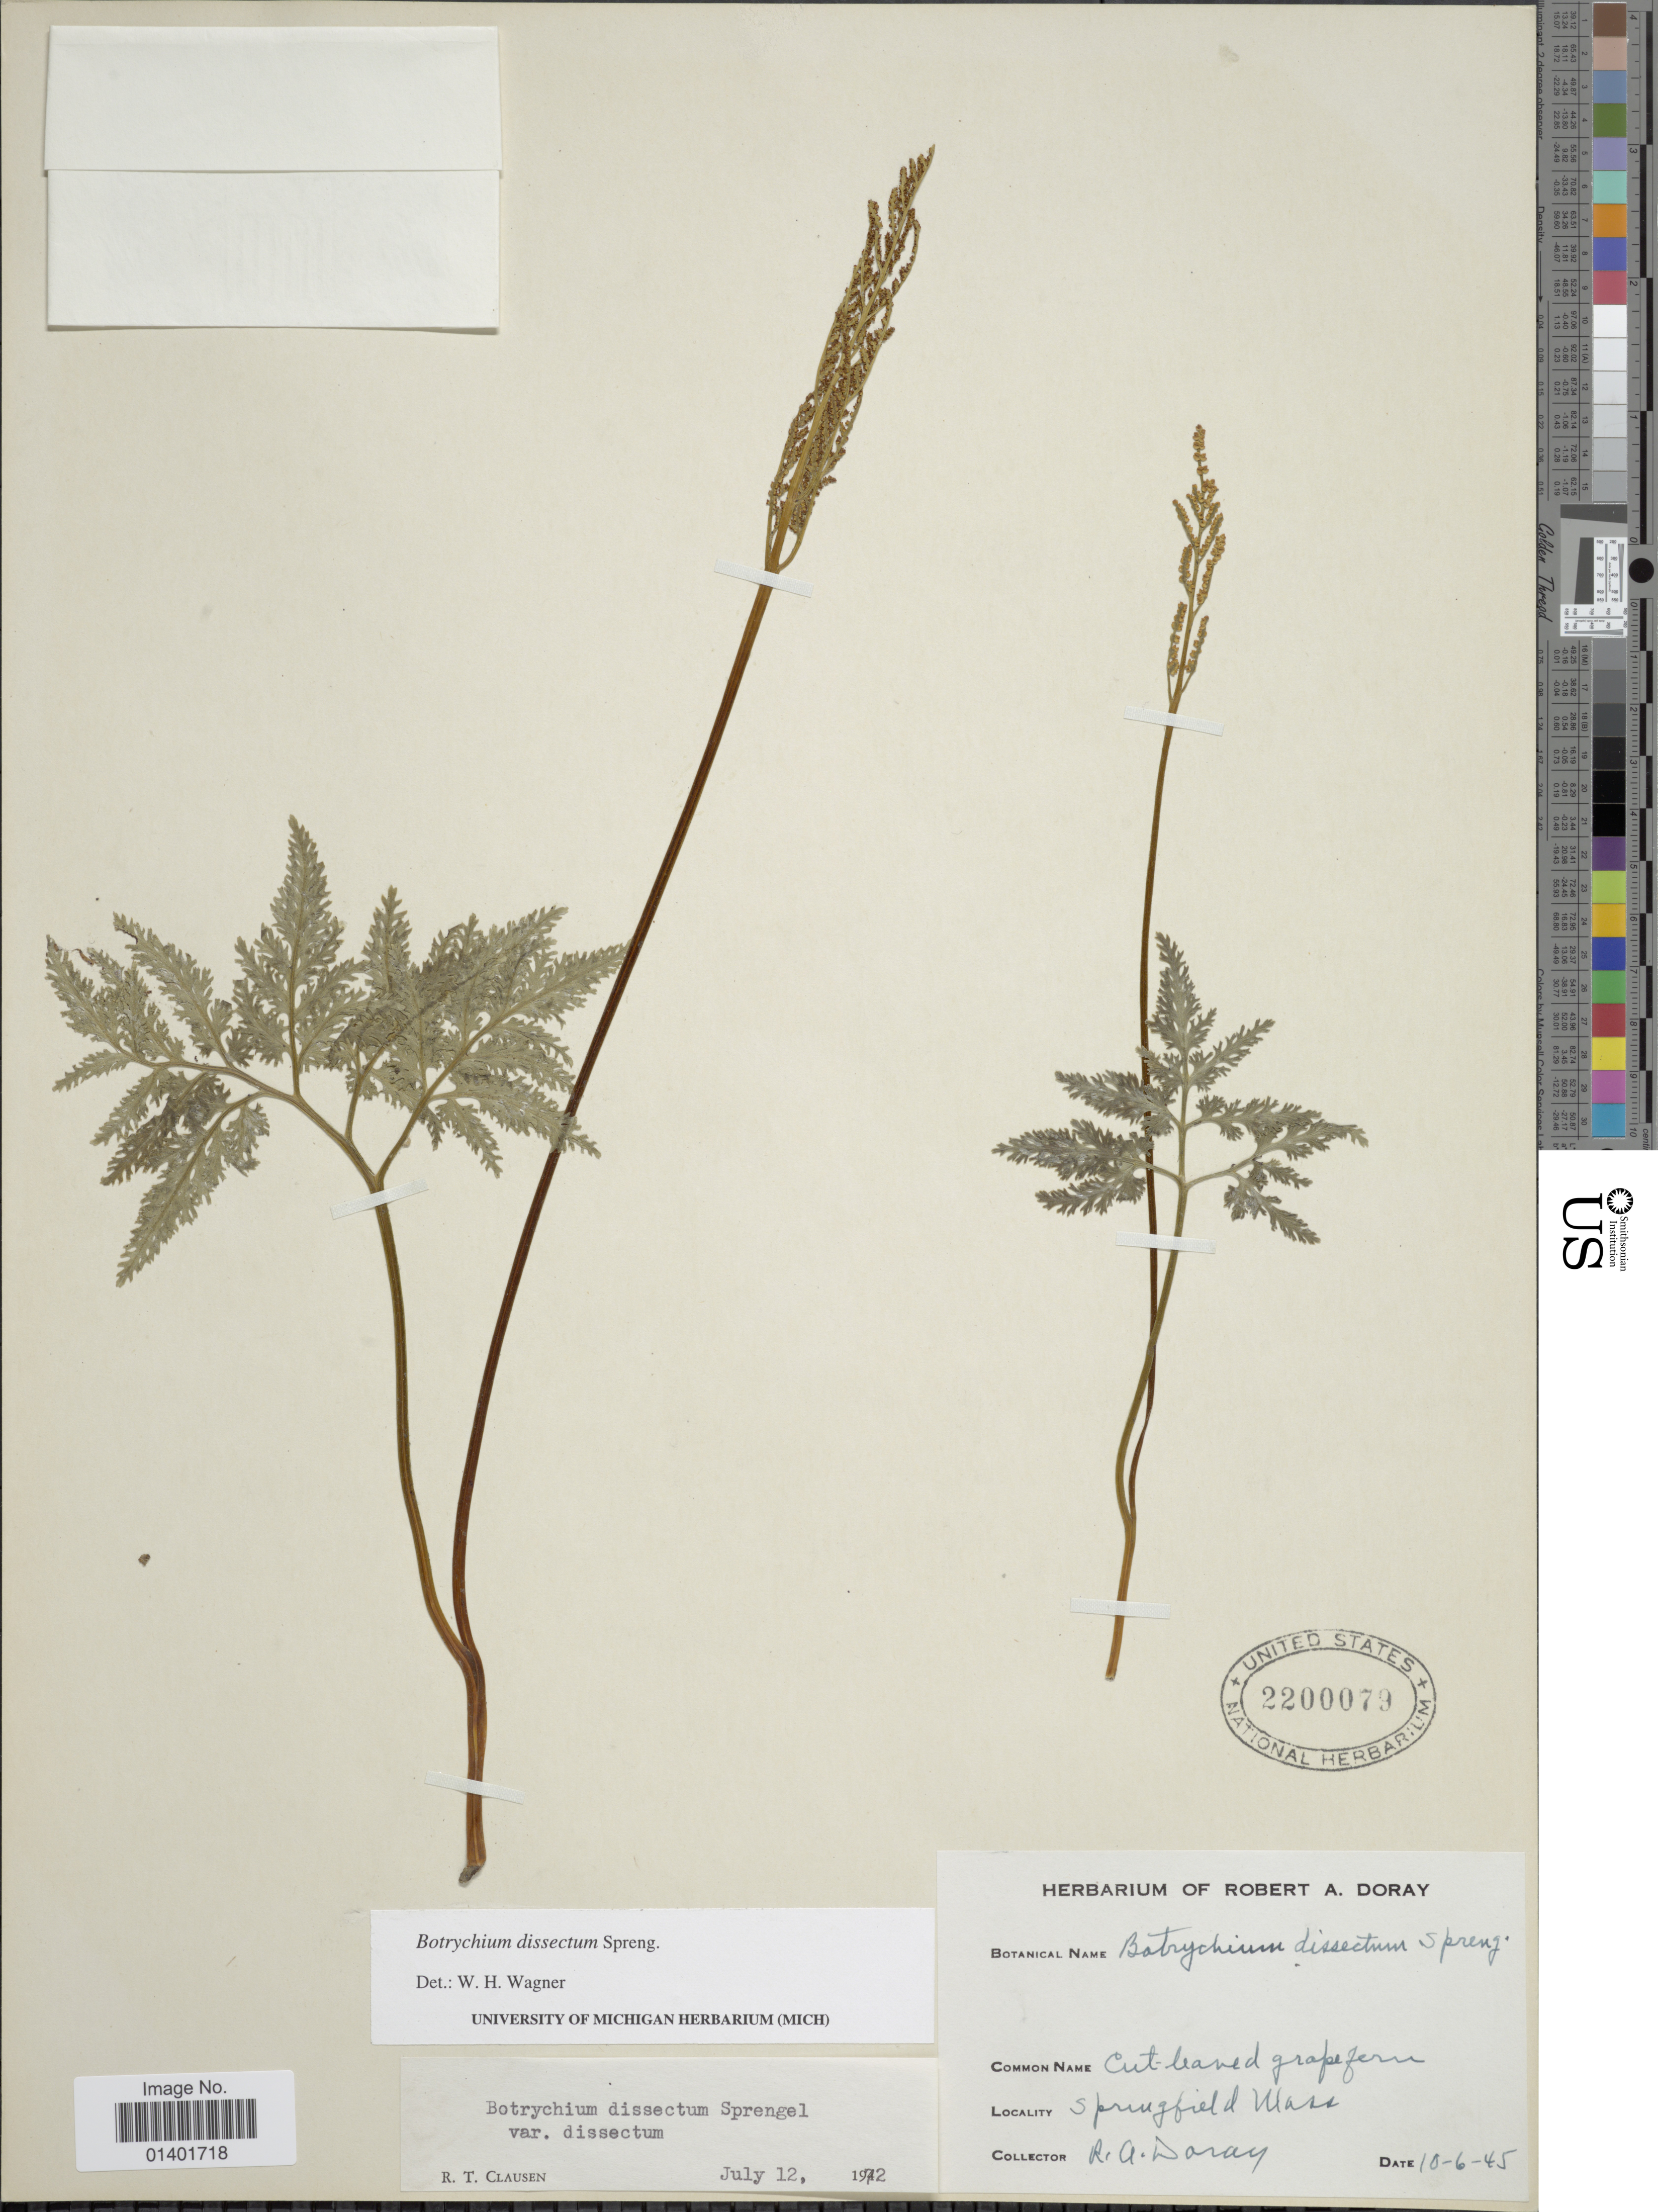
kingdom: Plantae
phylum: Tracheophyta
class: Polypodiopsida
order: Ophioglossales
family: Ophioglossaceae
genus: Botrychium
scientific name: Botrychium dissectum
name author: Spreng.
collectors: R. Doray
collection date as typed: Transcribed d/m/y: 6/10/45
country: United States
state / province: Massachusetts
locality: Springfield.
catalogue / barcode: US 2200079